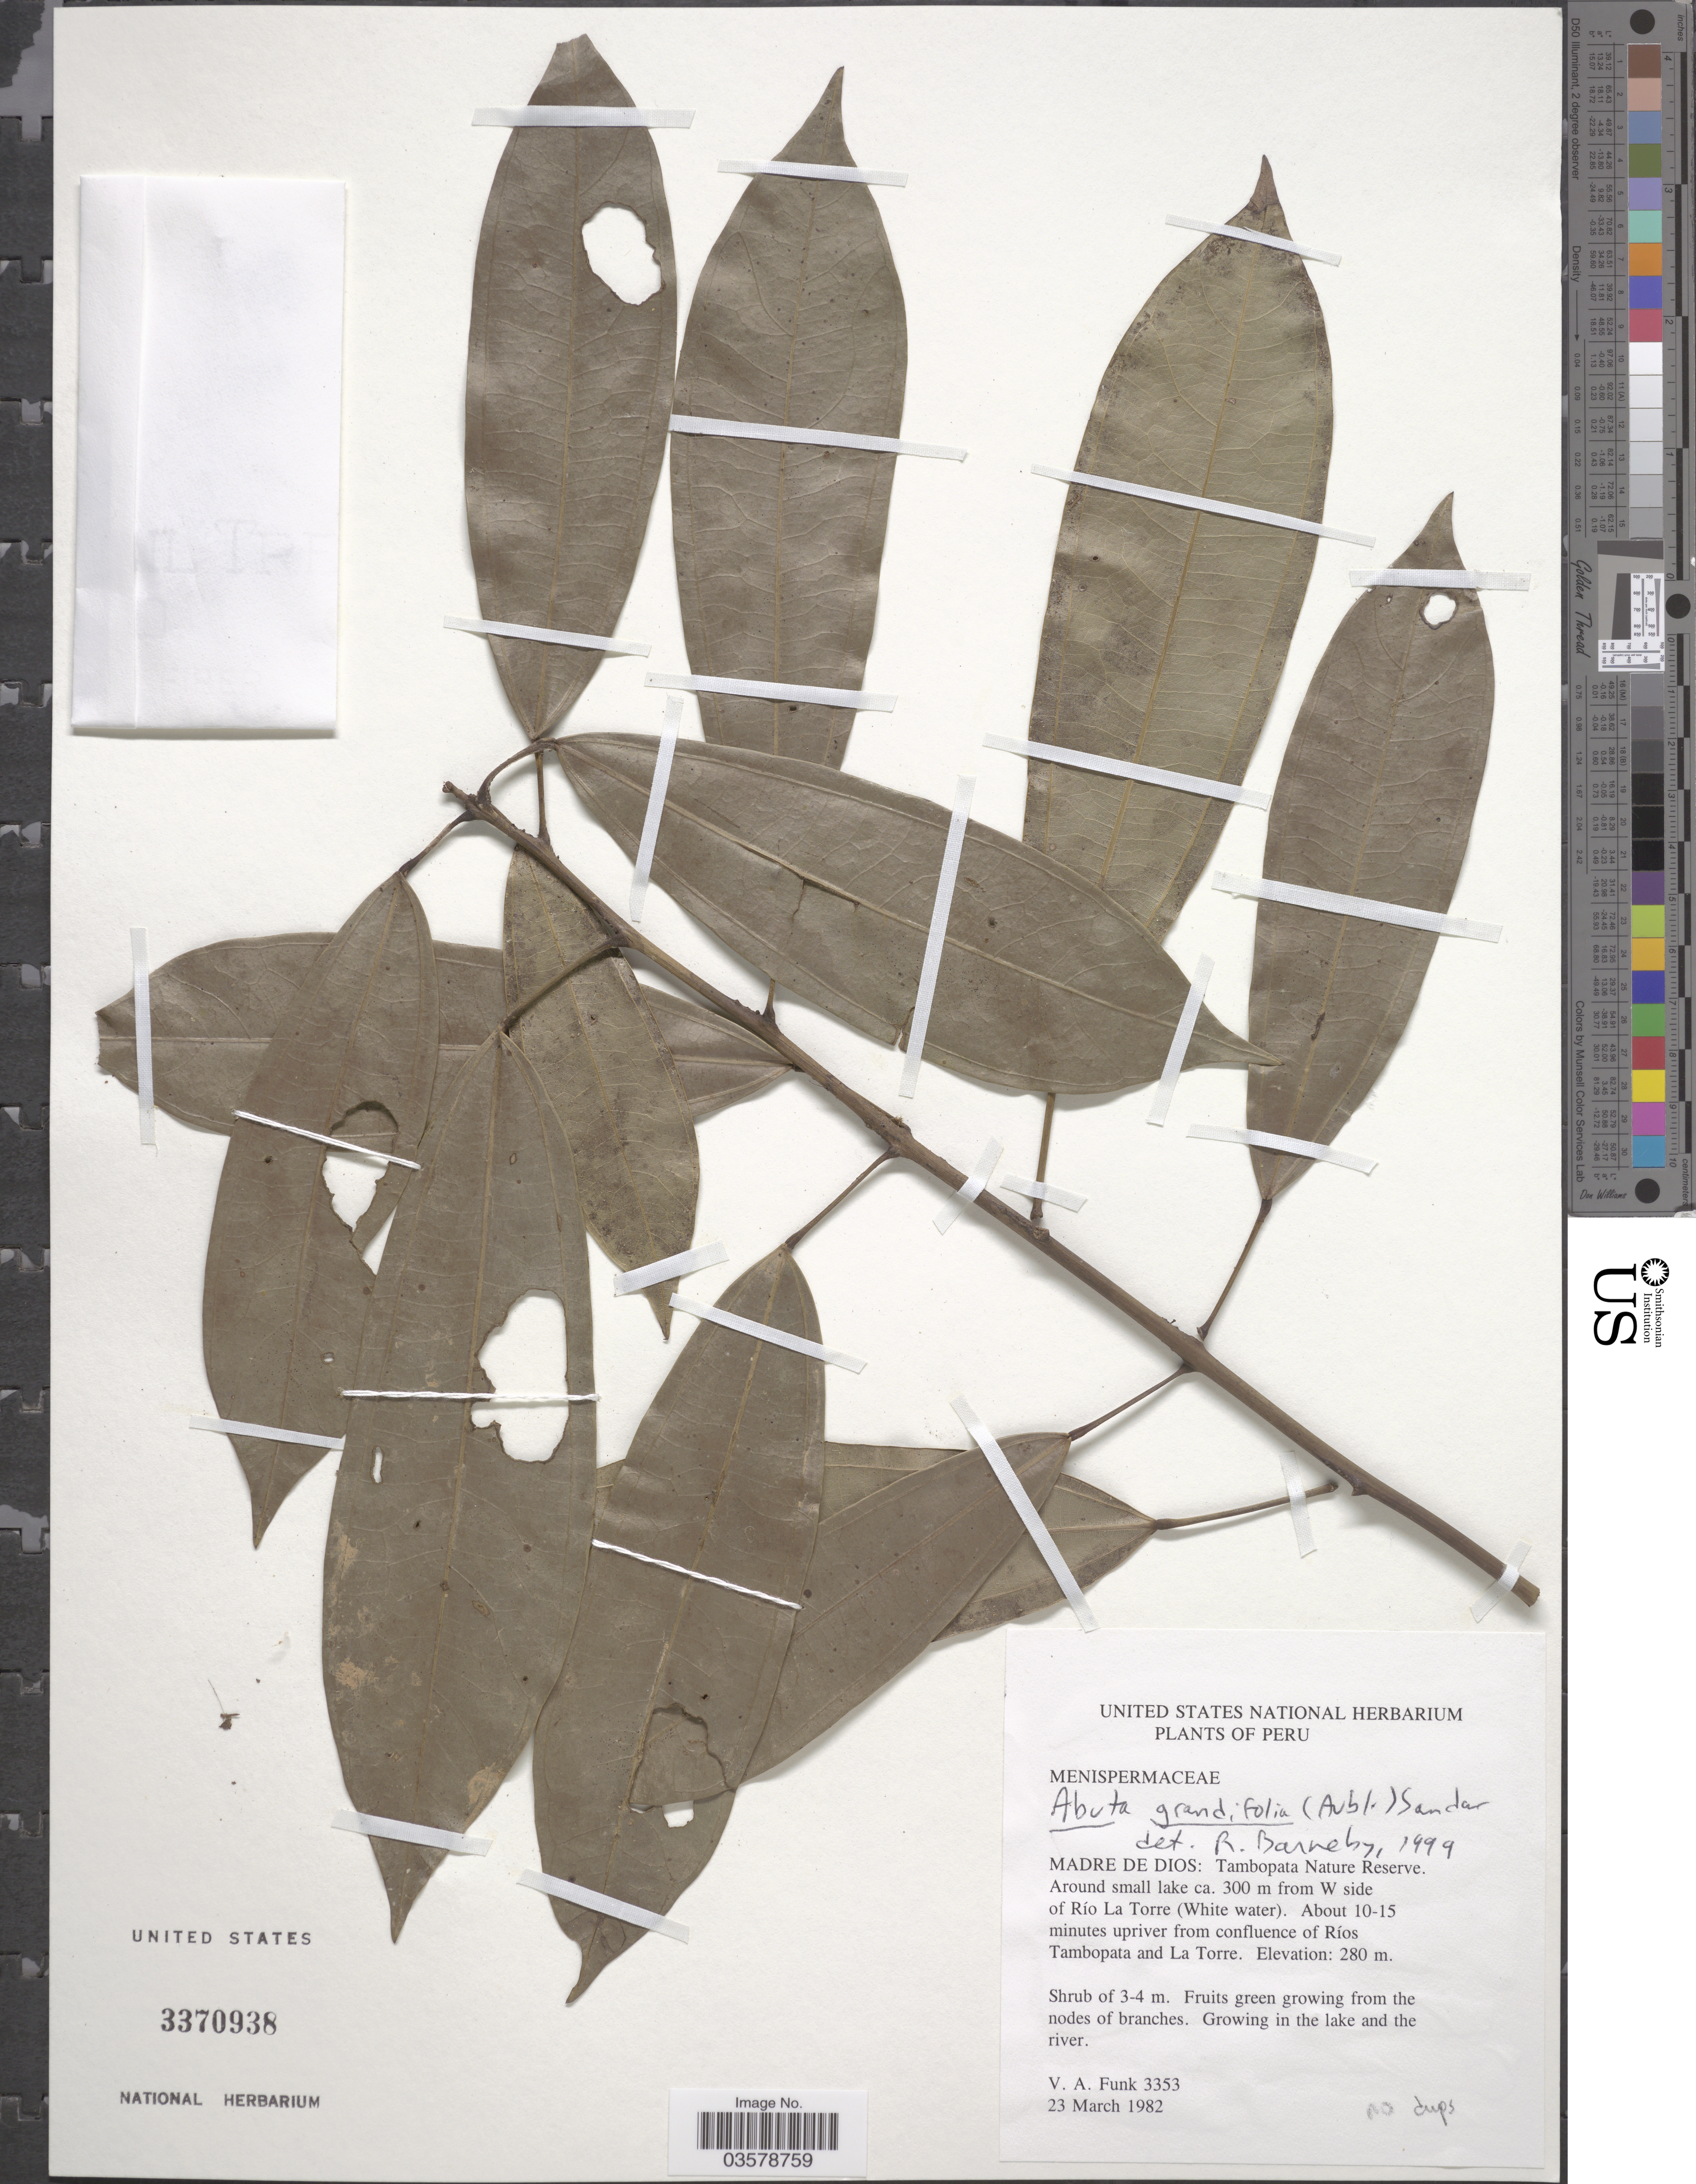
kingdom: Plantae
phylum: Tracheophyta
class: Magnoliopsida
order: Ranunculales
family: Menispermaceae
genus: Abuta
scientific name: Abuta grandifolia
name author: (Mart.) Sandwith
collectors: V. Funk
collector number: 3353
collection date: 1982-03-23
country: Peru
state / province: Madre de Dios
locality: Tambopata Nature Reserve. Around small lake ca. 300 m from W side of Río La Torre (White water). About 10-15 minutes upriver from confluence of Ríos Tambopata and La Torre.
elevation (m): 280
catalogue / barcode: US 3370938